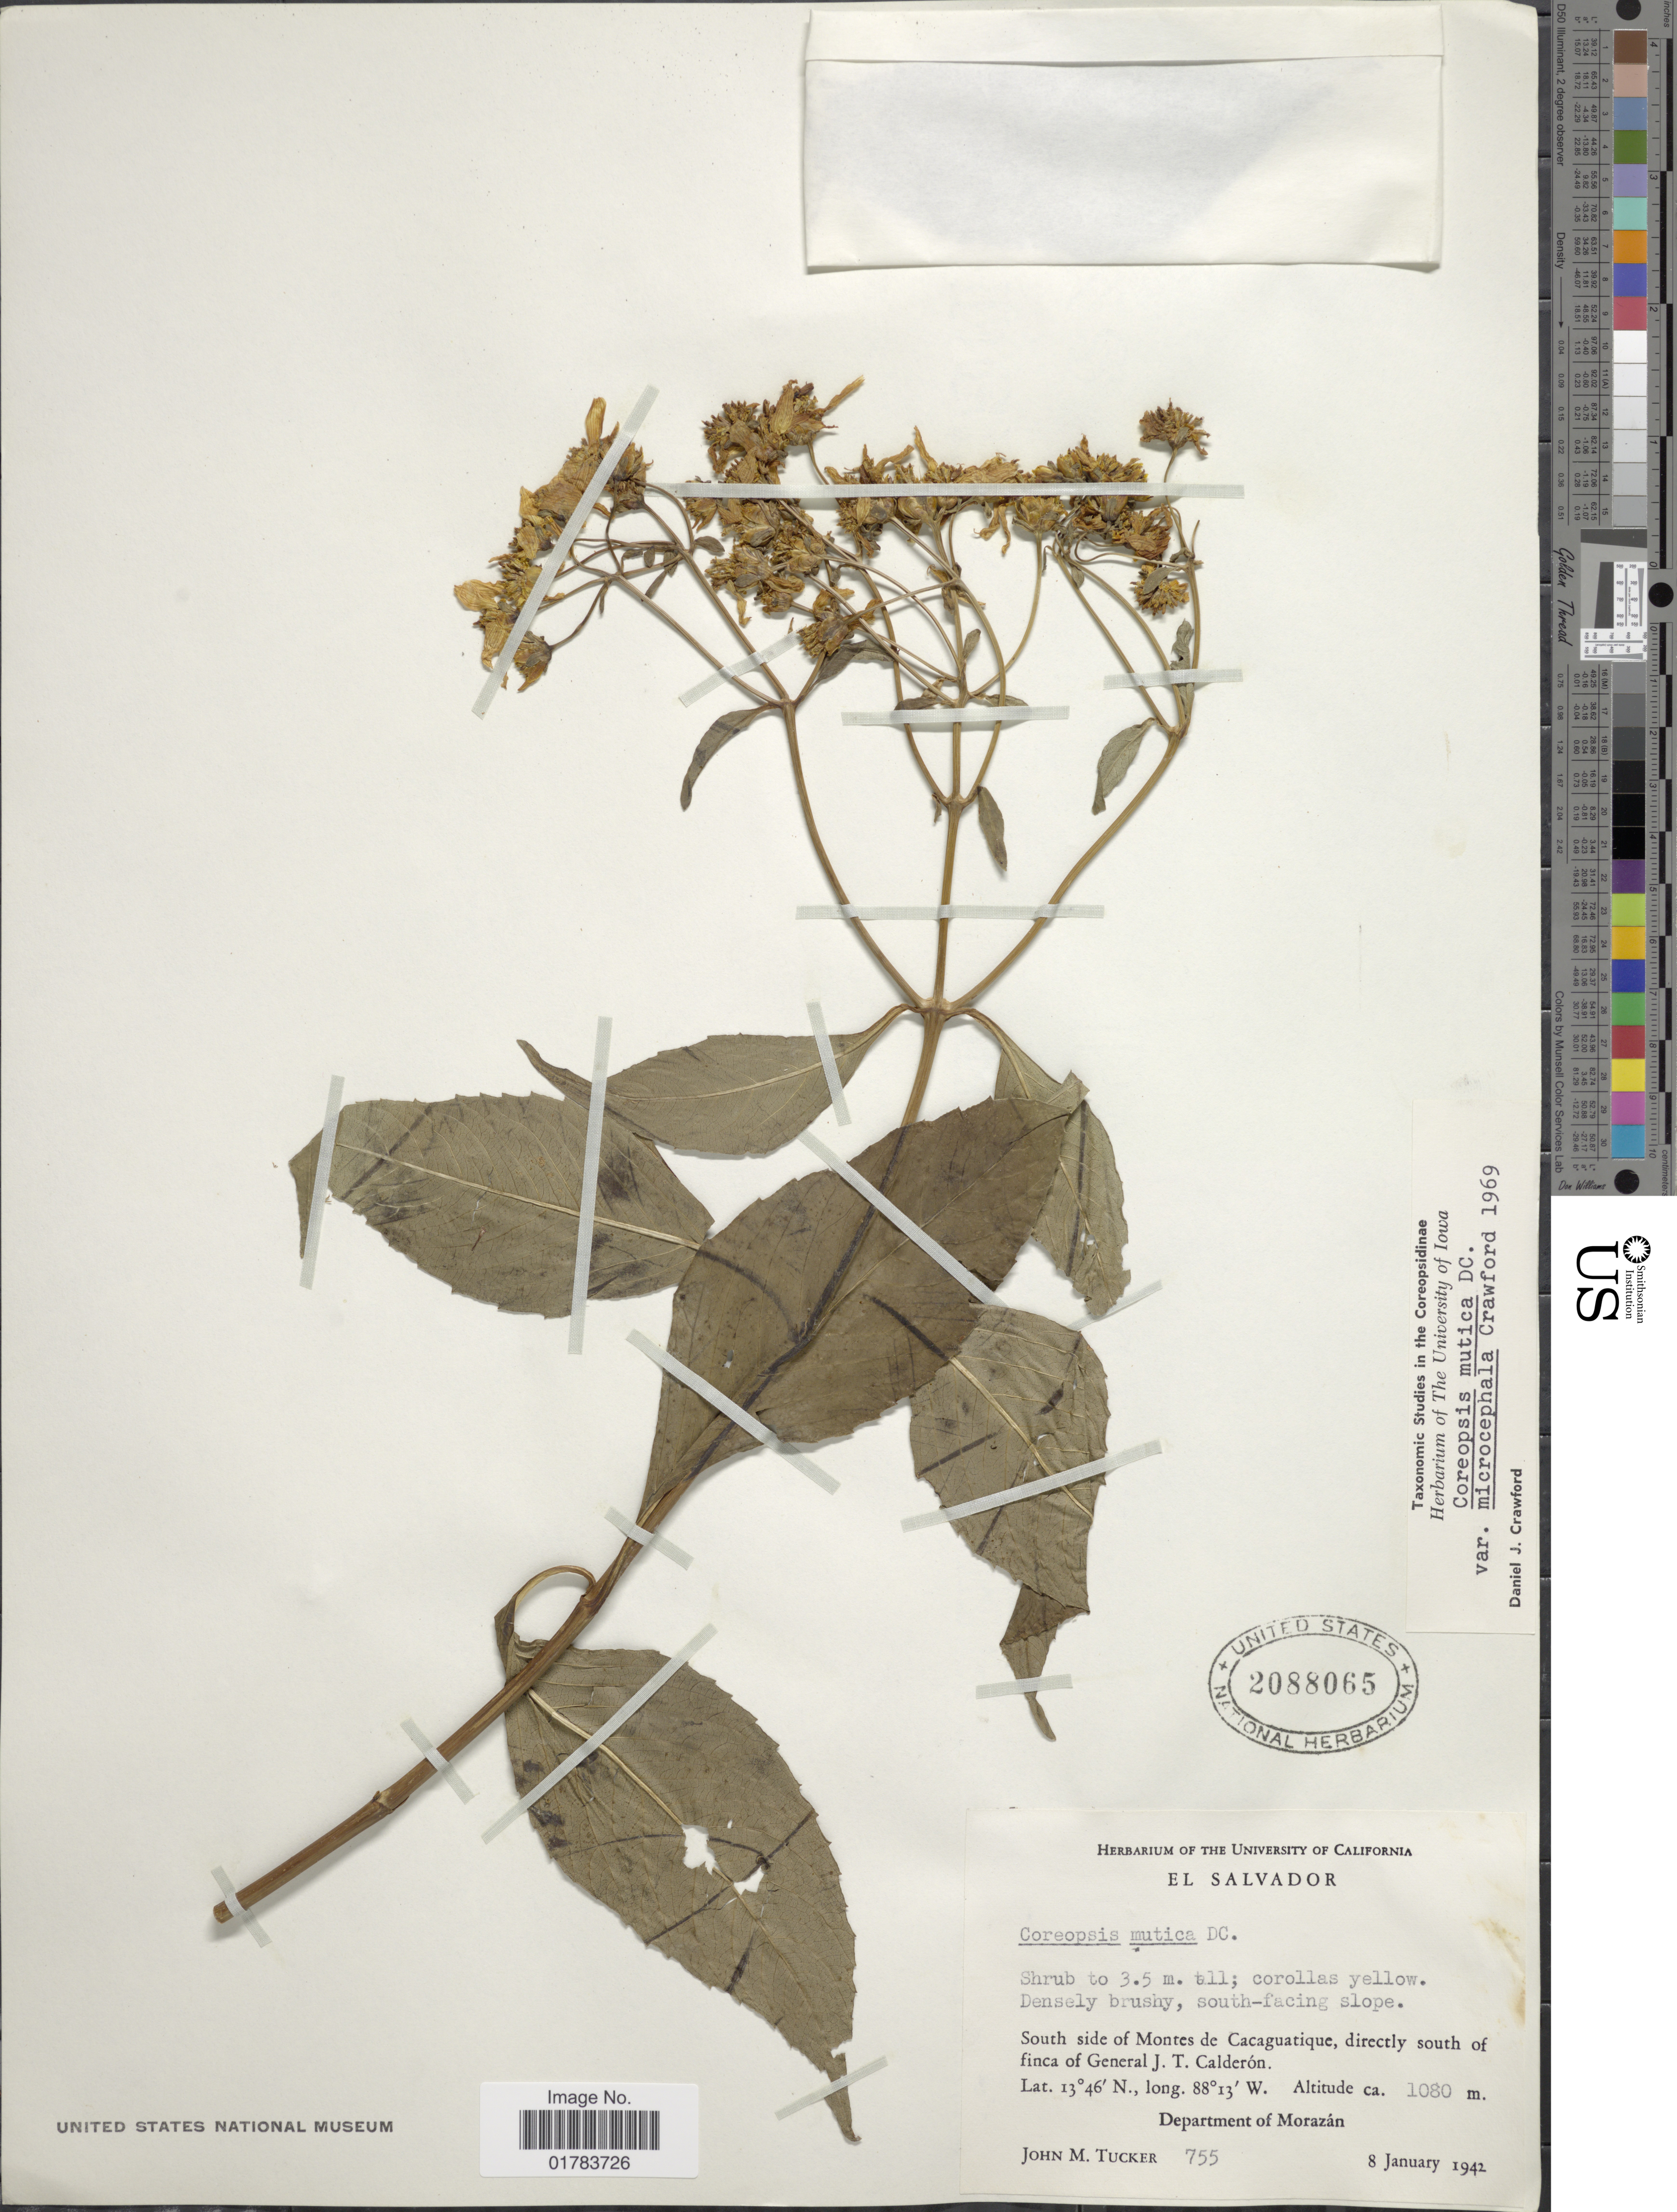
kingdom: Plantae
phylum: Tracheophyta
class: Magnoliopsida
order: Asterales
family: Asteraceae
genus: Coreopsis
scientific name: Coreopsis mutica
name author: DC.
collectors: J. M. Tucker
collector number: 755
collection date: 1942-01-08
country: Honduras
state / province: Fco. Morazán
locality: South side of Montes de Cacaguatique, directly south of finca of General J.T. Calderon, Department of Morazan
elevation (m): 1080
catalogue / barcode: US 2088065